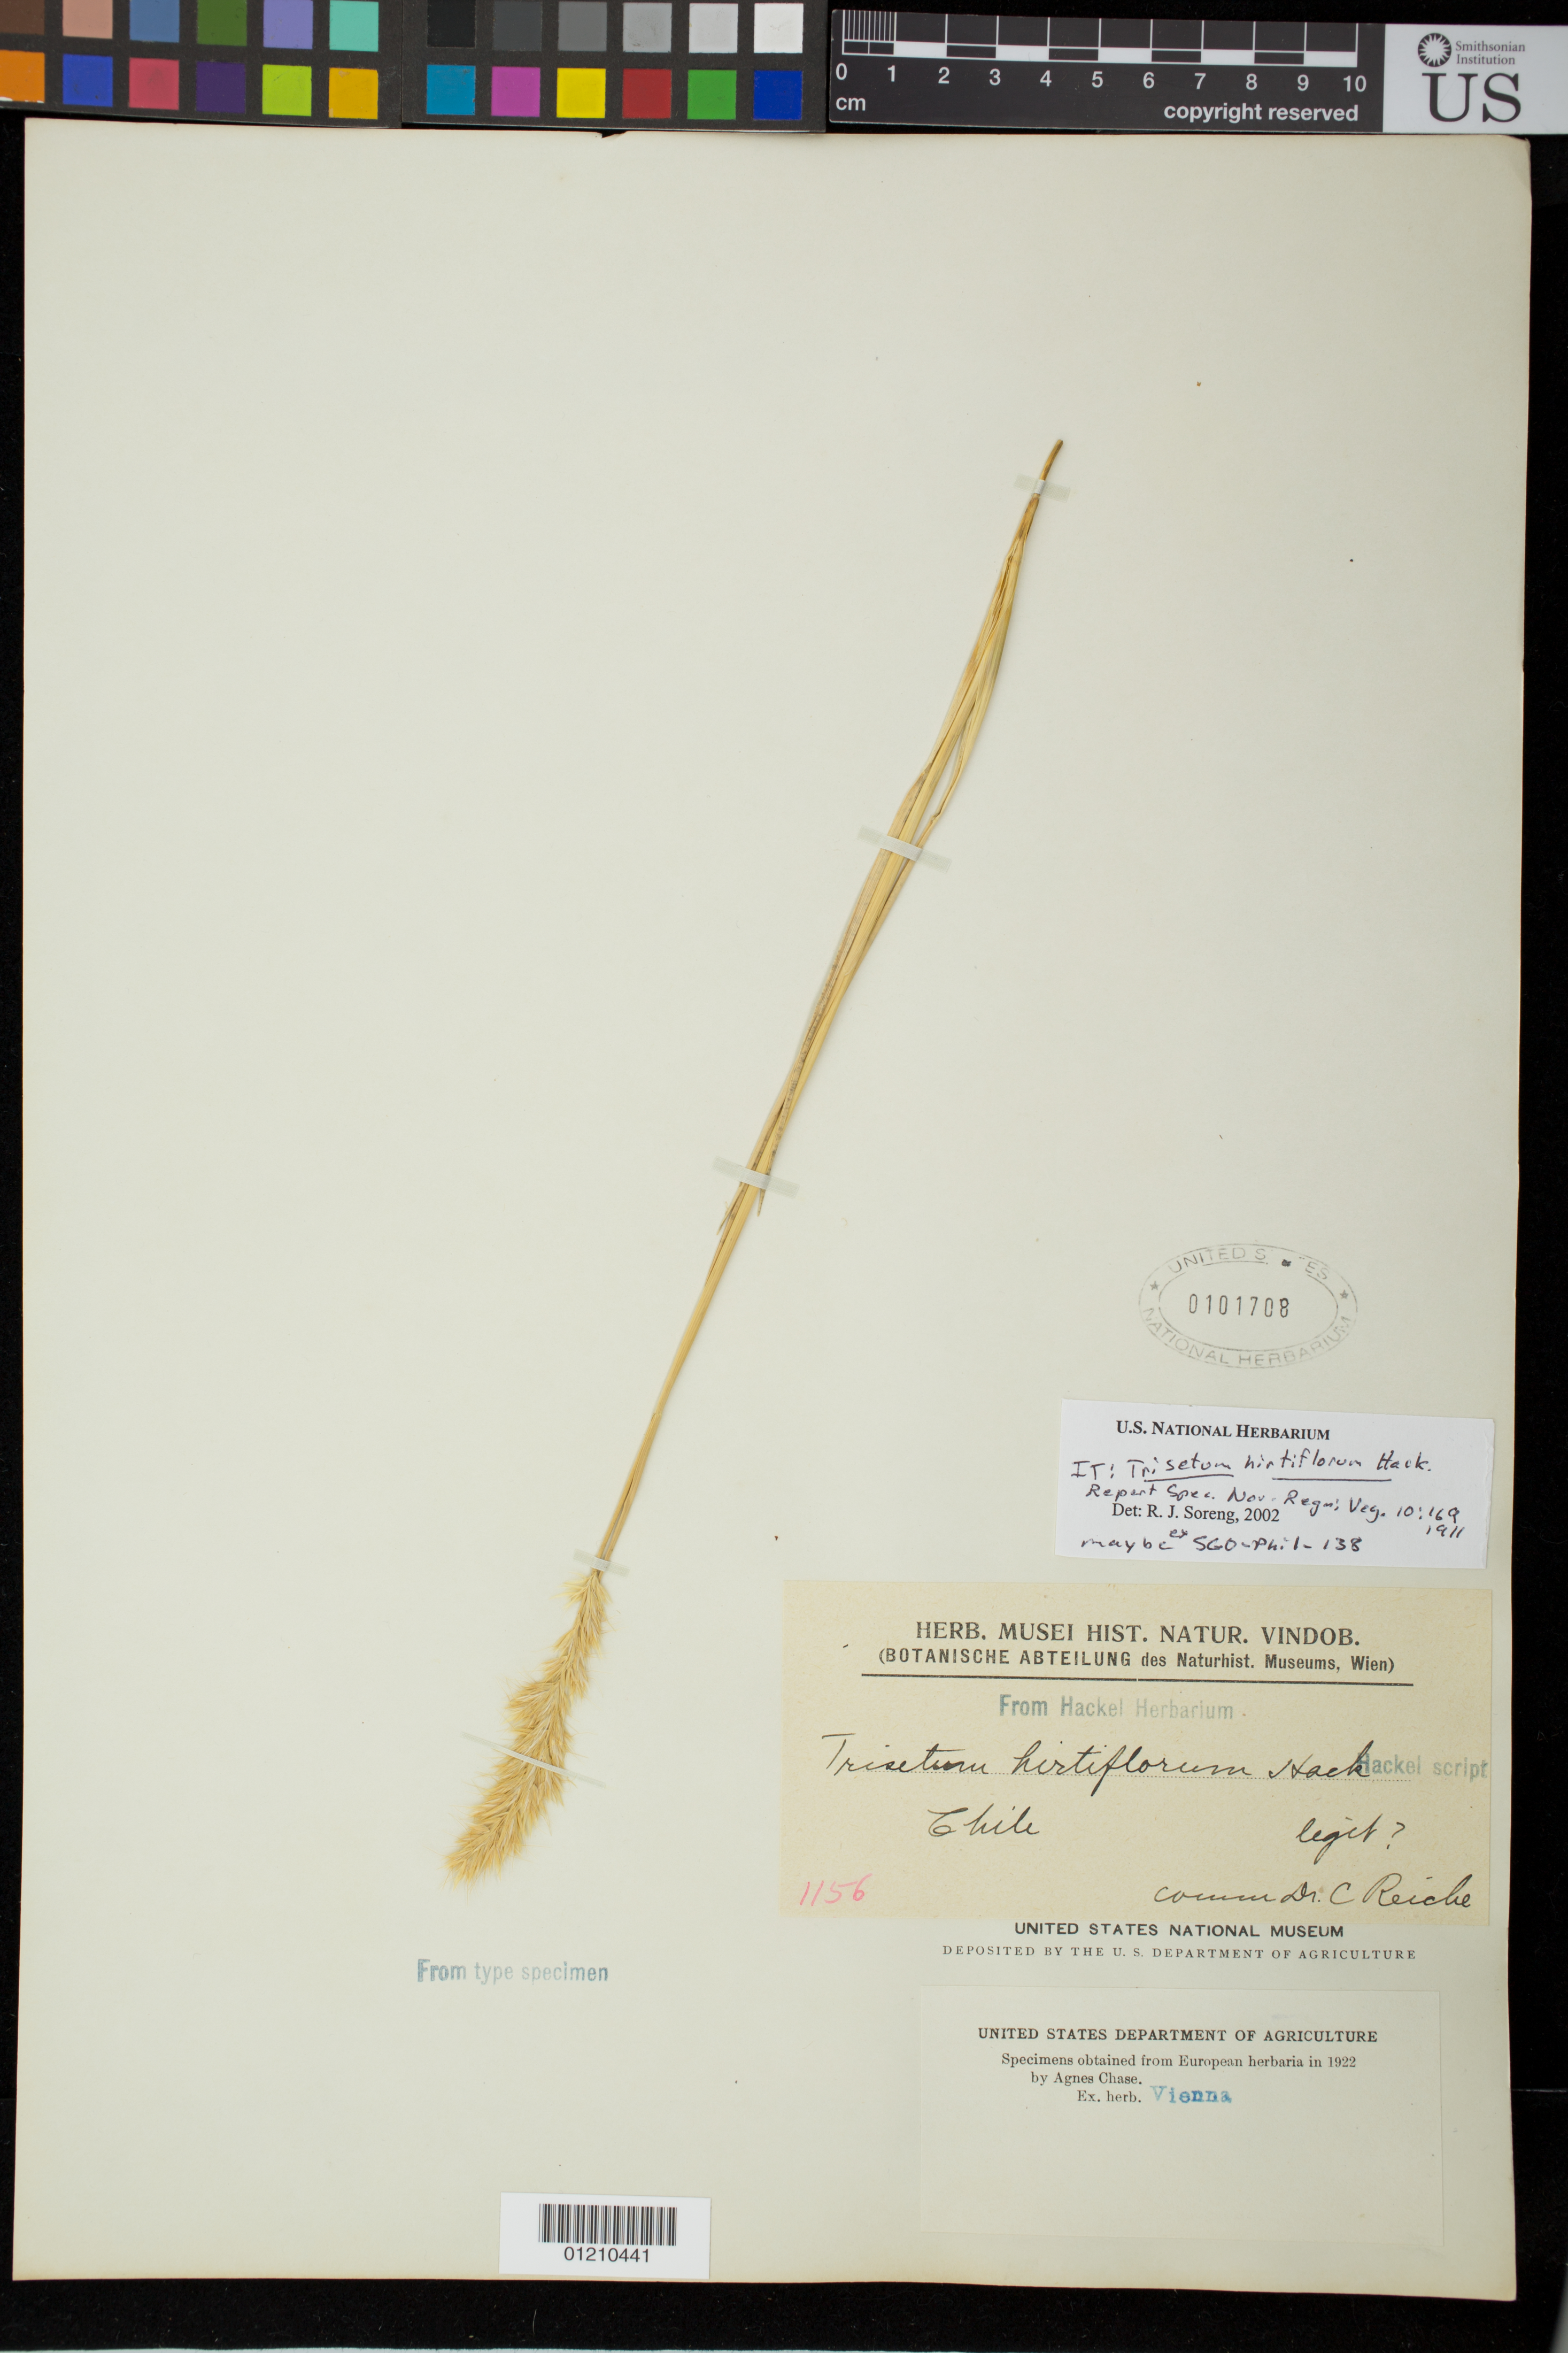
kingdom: Plantae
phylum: Tracheophyta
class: Liliopsida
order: Poales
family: Poaceae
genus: Trisetum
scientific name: Trisetum hirtiflorum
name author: Hack.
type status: Isotype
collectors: Reiche, C.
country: Chile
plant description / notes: Fragmentary material of type specimen ex herb. Hackel.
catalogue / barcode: US 101708